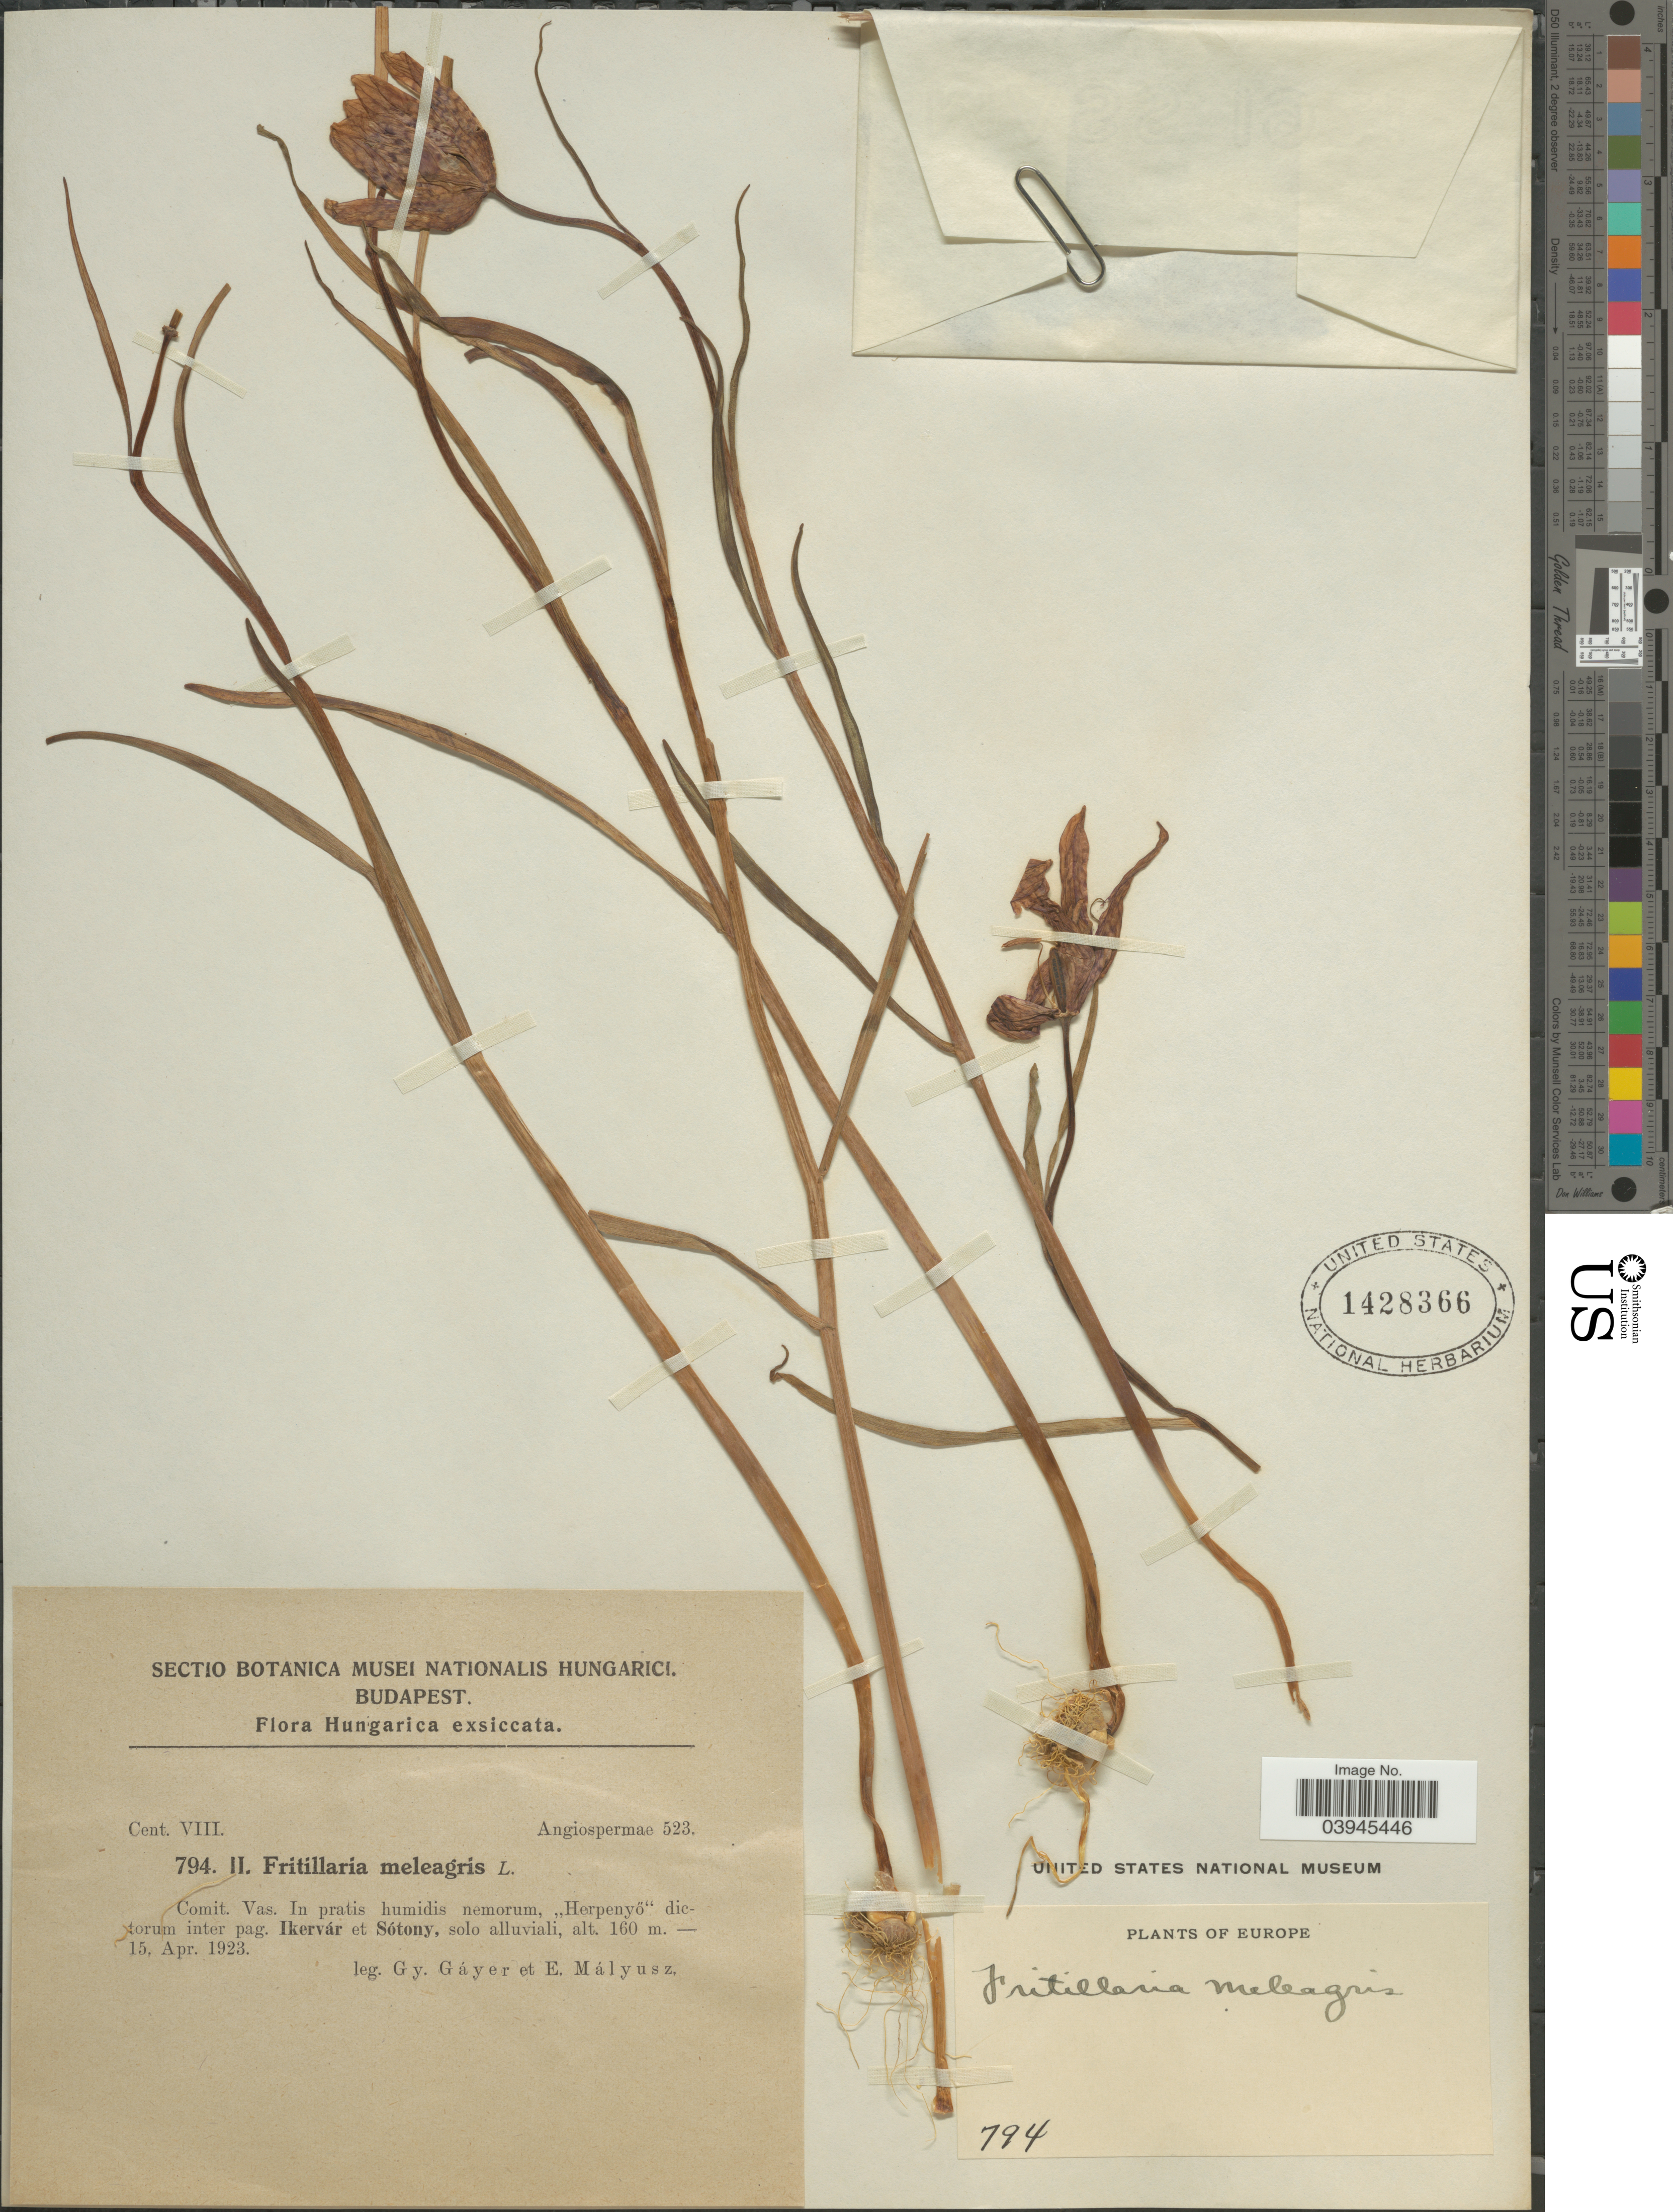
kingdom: Plantae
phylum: Tracheophyta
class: Liliopsida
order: Liliales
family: Liliaceae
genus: Fritillaria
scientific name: Fritillaria meleagris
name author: Lindl.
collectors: G. Gáyer & E. Mályusz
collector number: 794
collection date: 1923-04-15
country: Hungary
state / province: Vas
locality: Comit. Vas. In pratis humidis nemorum "Herpenyö" dictorum inter pag. Ikervár et Sótony.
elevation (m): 160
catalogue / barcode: US 1428366